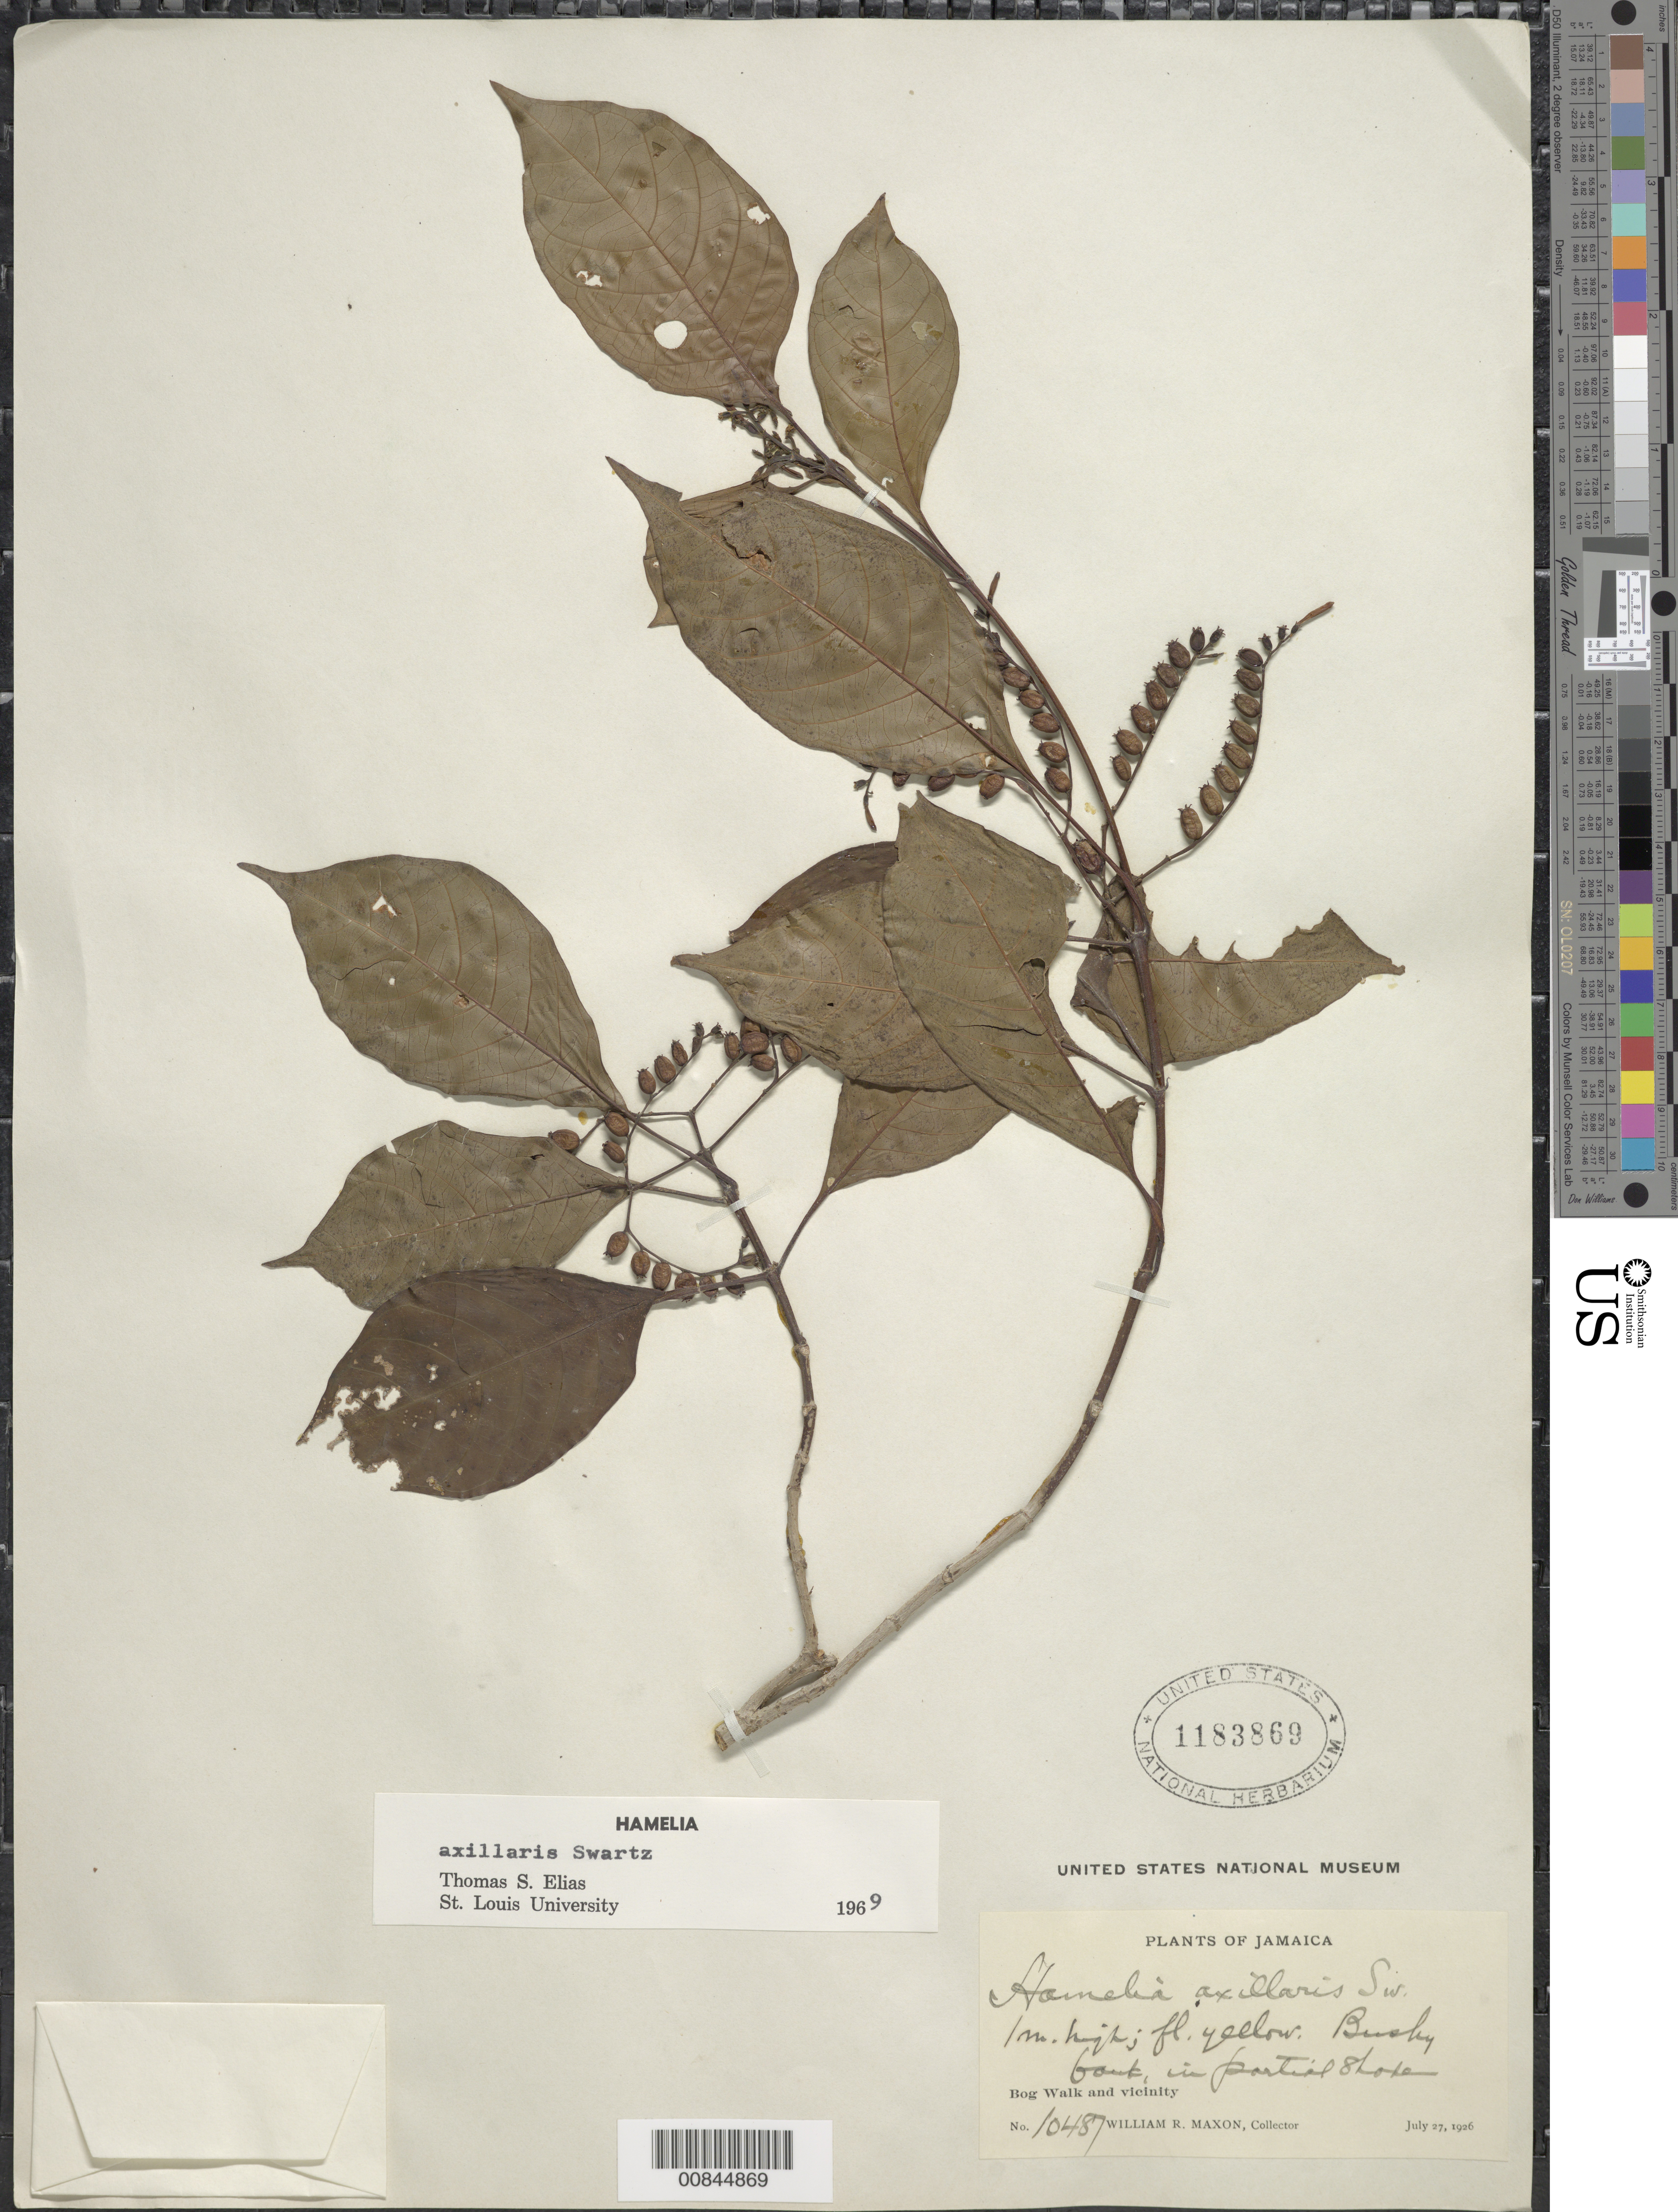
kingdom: Plantae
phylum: Tracheophyta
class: Magnoliopsida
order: Gentianales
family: Rubiaceae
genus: Hamelia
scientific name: Hamelia axillaris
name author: Sw.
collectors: W. R. Maxon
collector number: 10487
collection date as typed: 27 Jul 1926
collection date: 1926-07-27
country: Jamaica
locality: Bog Walk and vicinity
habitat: Bushy bank, in partial shade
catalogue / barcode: US 1183869